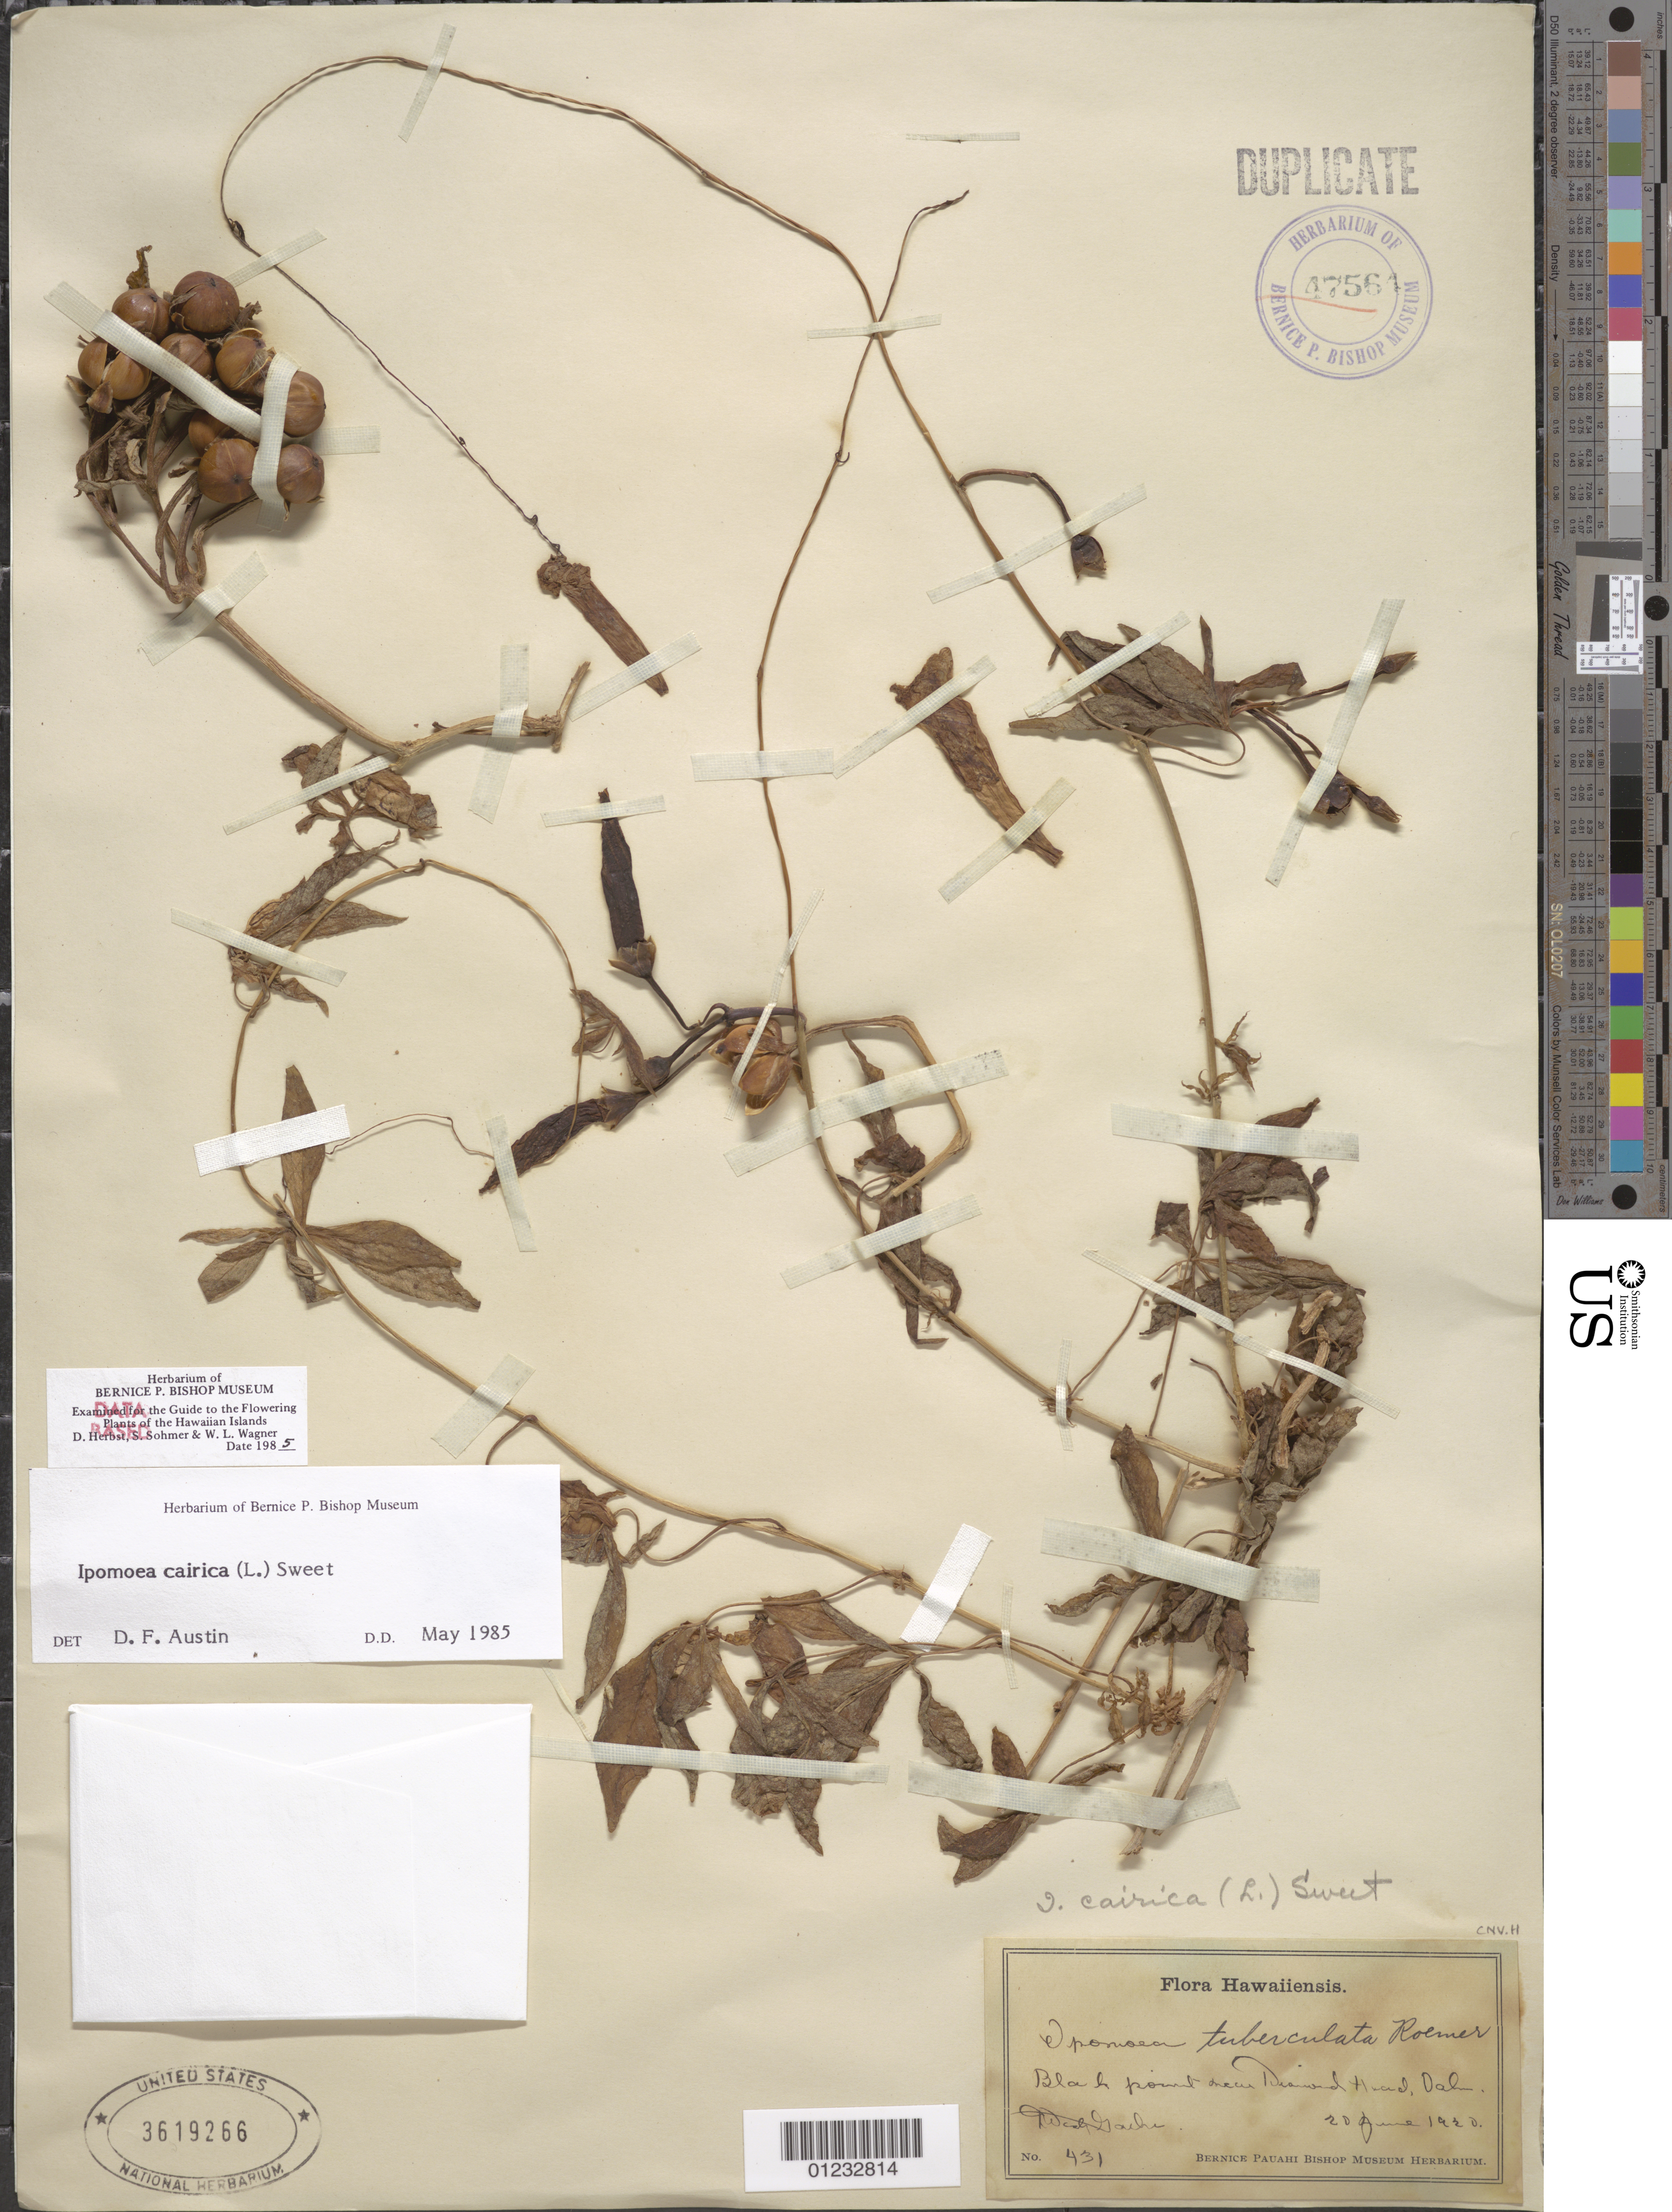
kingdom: Plantae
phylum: Tracheophyta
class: Magnoliopsida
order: Solanales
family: Convolvulaceae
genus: Ipomoea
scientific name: Ipomoea cairica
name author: (L.) Sweet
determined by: Austin, D. F.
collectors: D. W. Garber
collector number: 431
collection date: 1920-06-20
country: United States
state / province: Hawaii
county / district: Honolulu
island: Oahu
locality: Black point near Diamond Head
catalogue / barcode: US 3619266